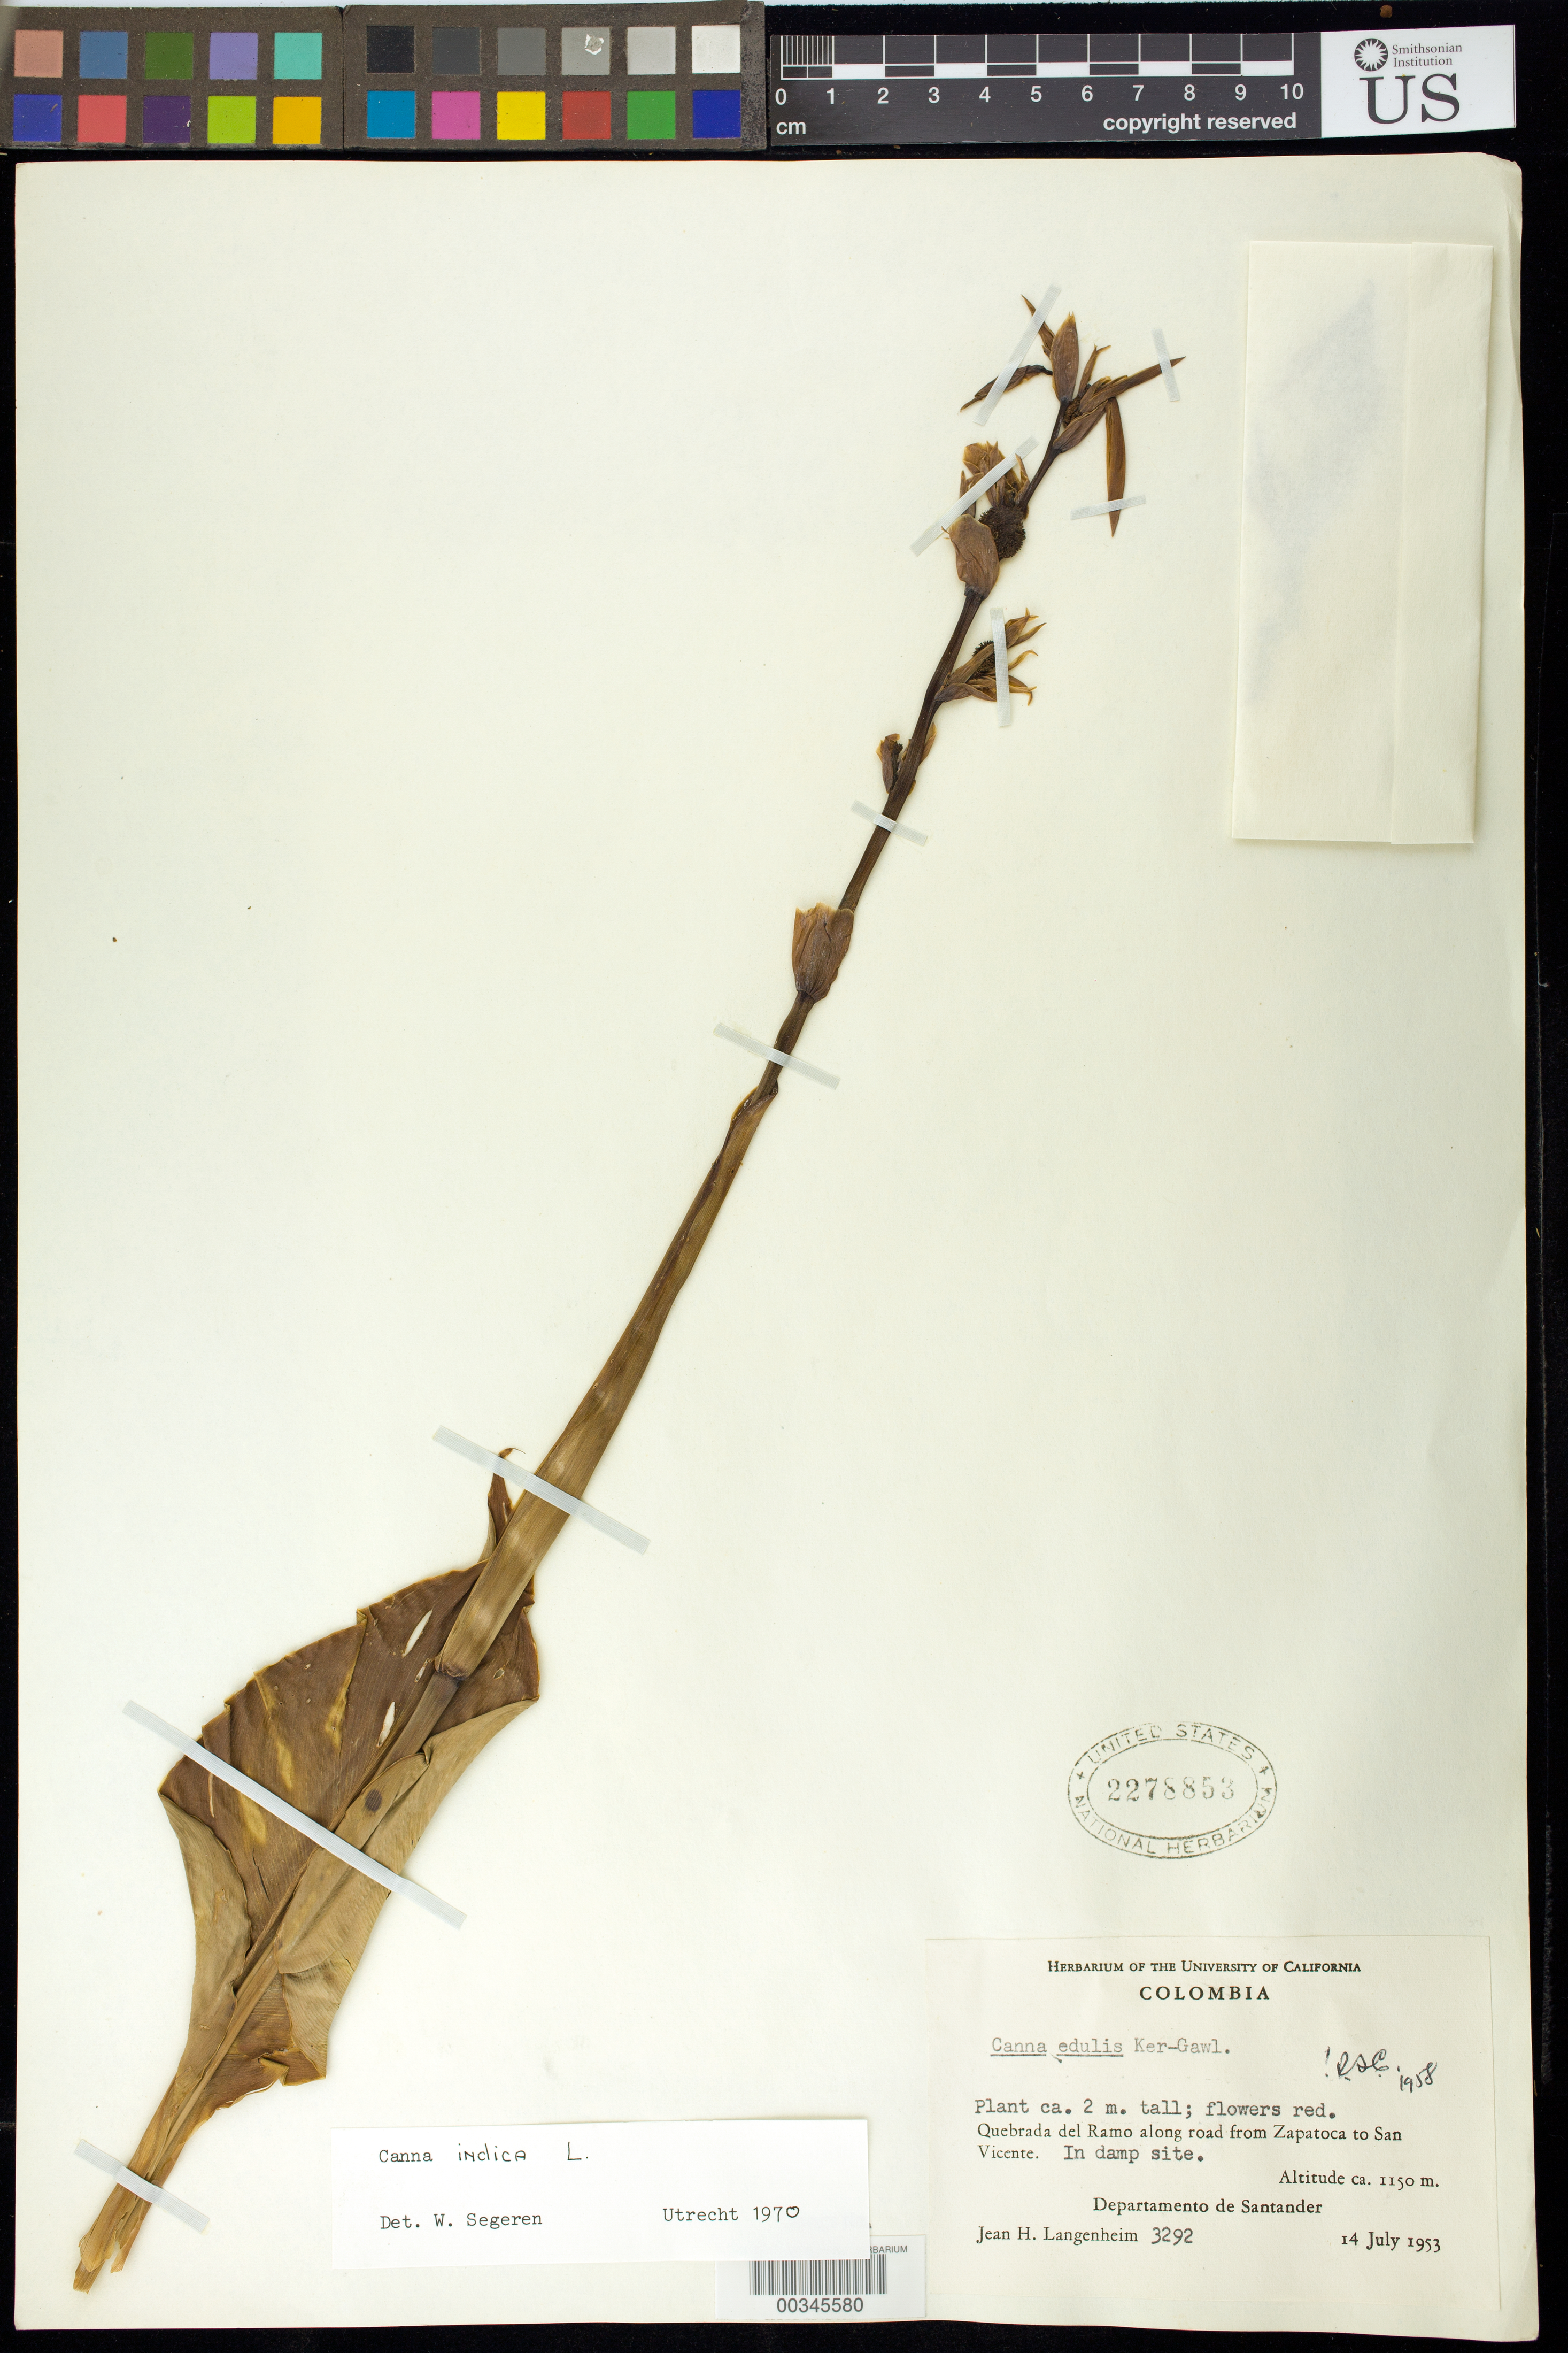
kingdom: Plantae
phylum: Tracheophyta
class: Liliopsida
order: Zingiberales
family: Cannaceae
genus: Canna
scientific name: Canna indica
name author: L.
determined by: Segeren, W.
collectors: J. H. Langenheim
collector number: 3292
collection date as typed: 14 Jul 1953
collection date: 1953-07-14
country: Colombia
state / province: Santander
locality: Quebrada del Ramo along road from Zapatoca to San Vicente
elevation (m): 1150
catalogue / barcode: US 2278853